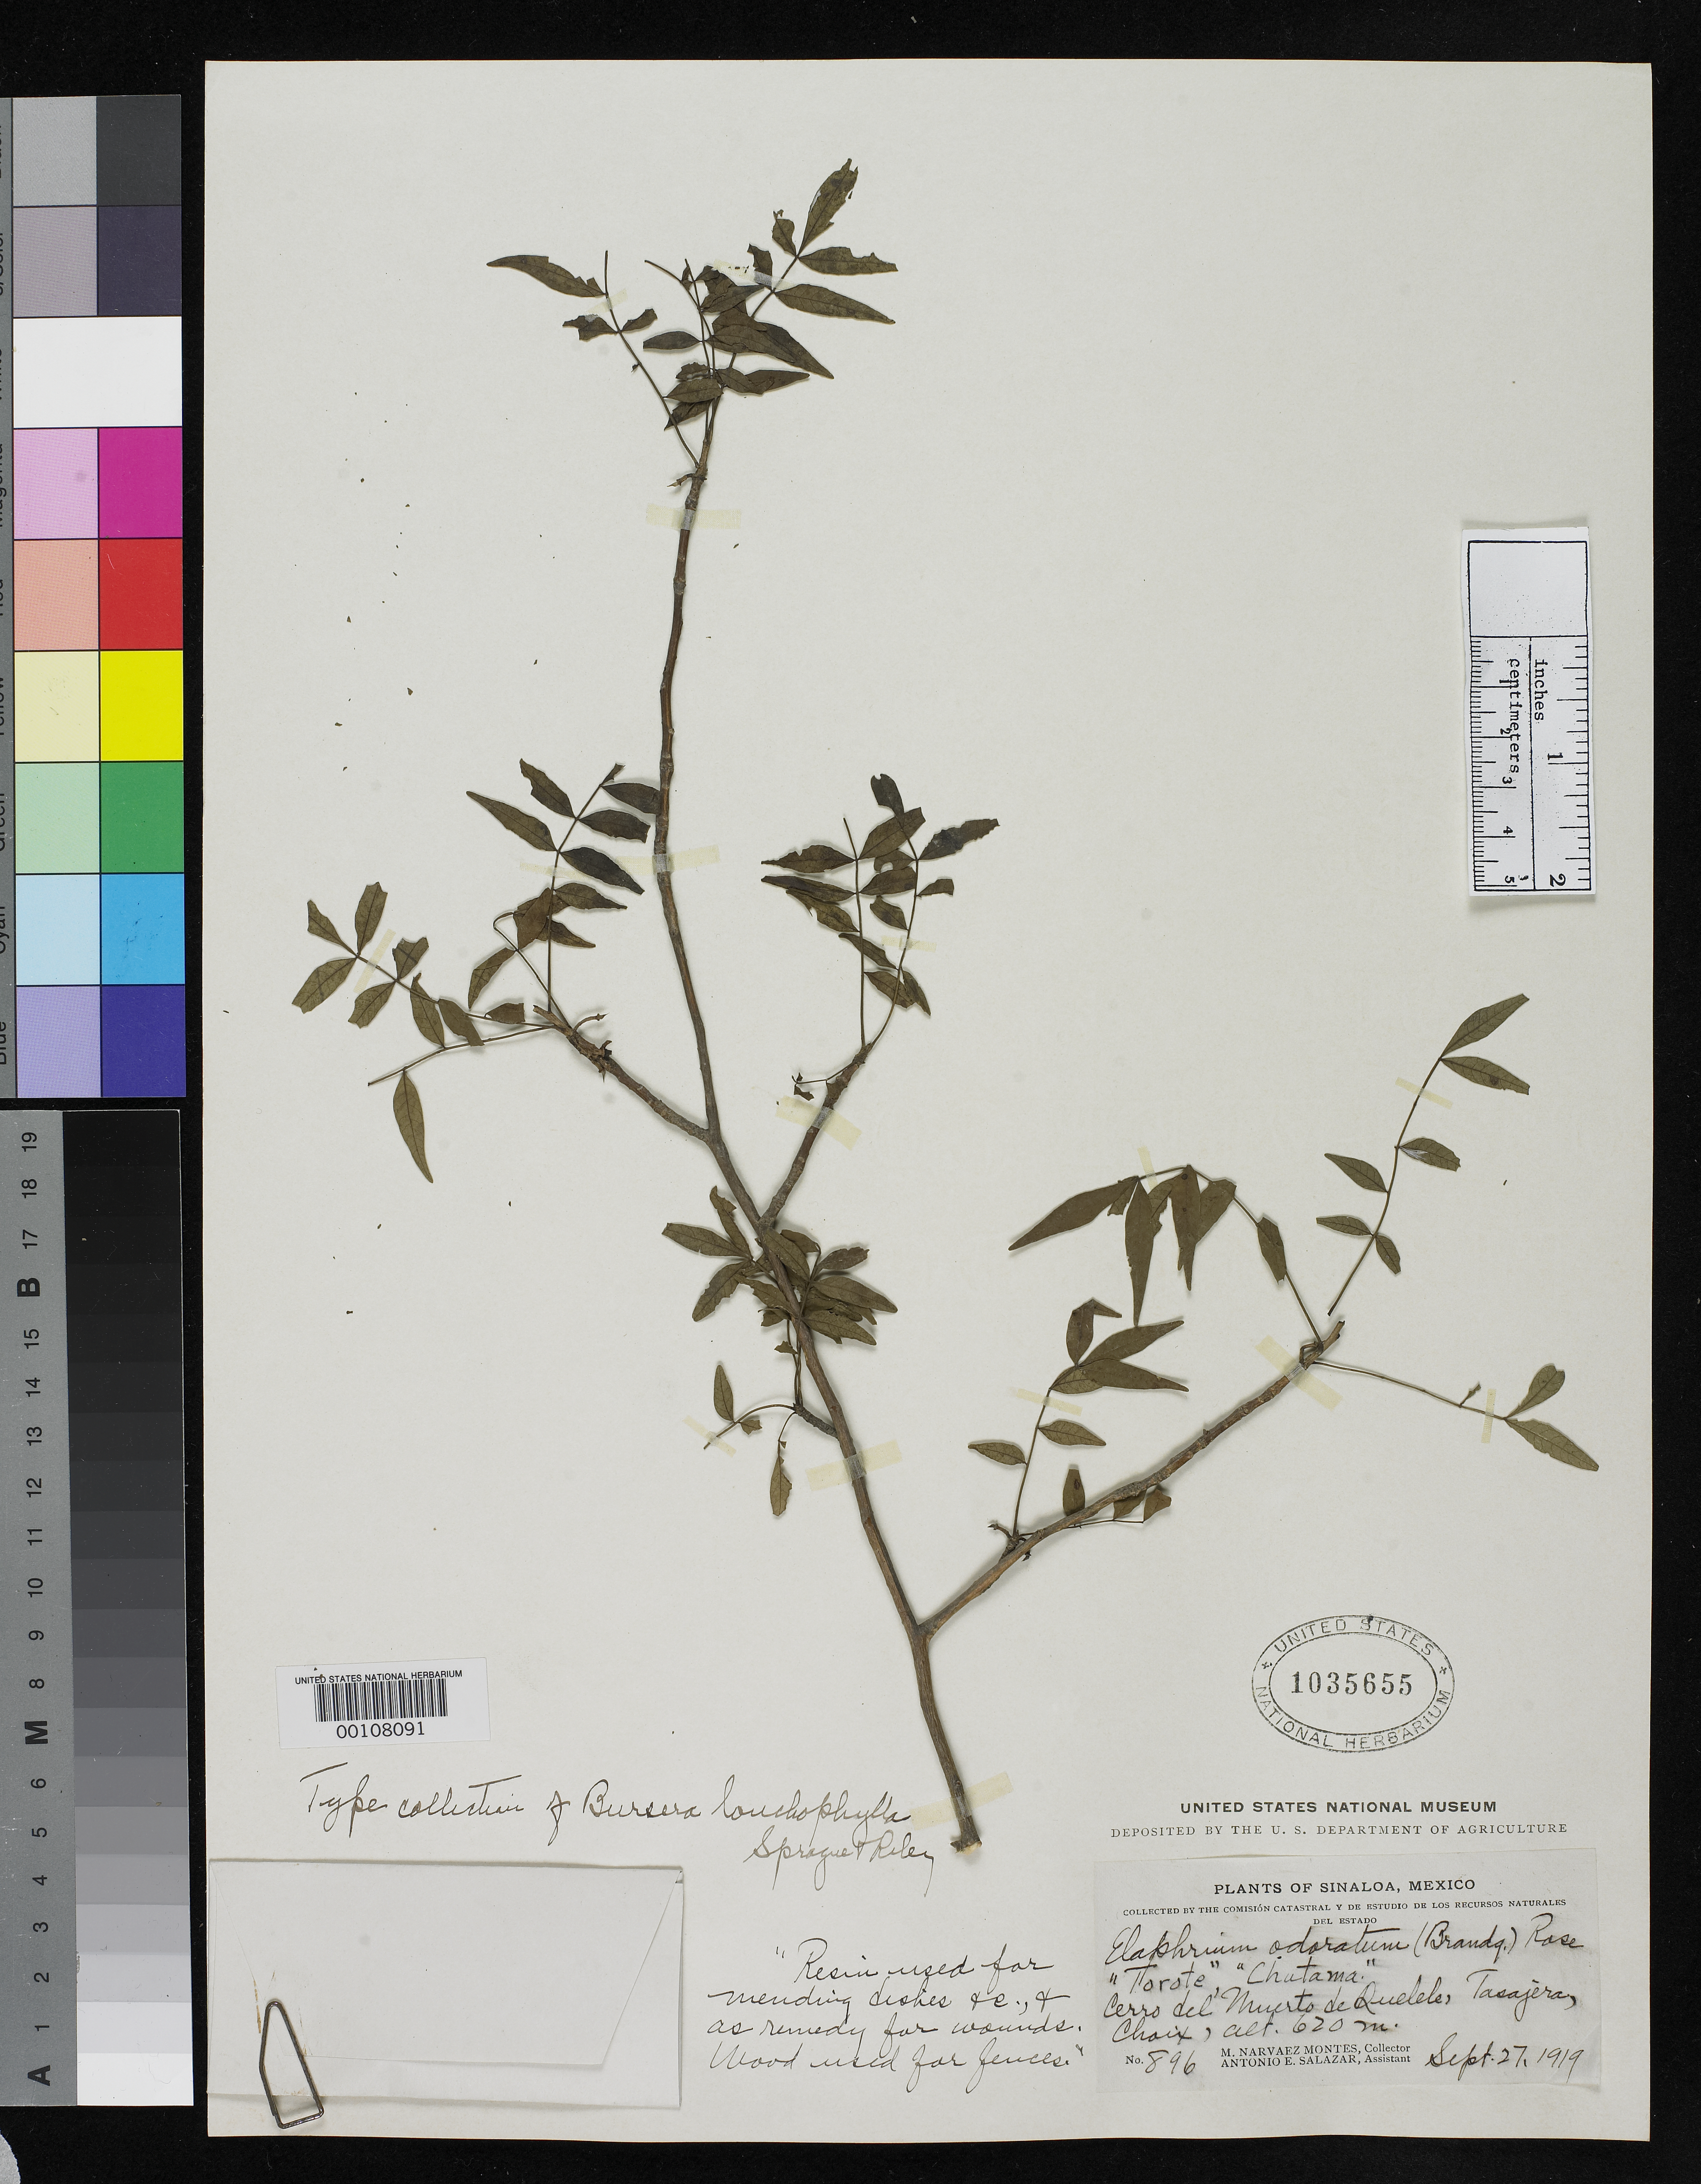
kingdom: Plantae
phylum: Tracheophyta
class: Magnoliopsida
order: Sapindales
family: Burseraceae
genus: Bursera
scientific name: Bursera lonchophylla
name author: Sprague & L. Riley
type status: Isotype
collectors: V. Gonzalez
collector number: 896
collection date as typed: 27 Sep 1919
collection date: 1919-09-27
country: Mexico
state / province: Sinaloa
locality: Cerro del Muerto, Choix.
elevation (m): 620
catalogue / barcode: US 1035655